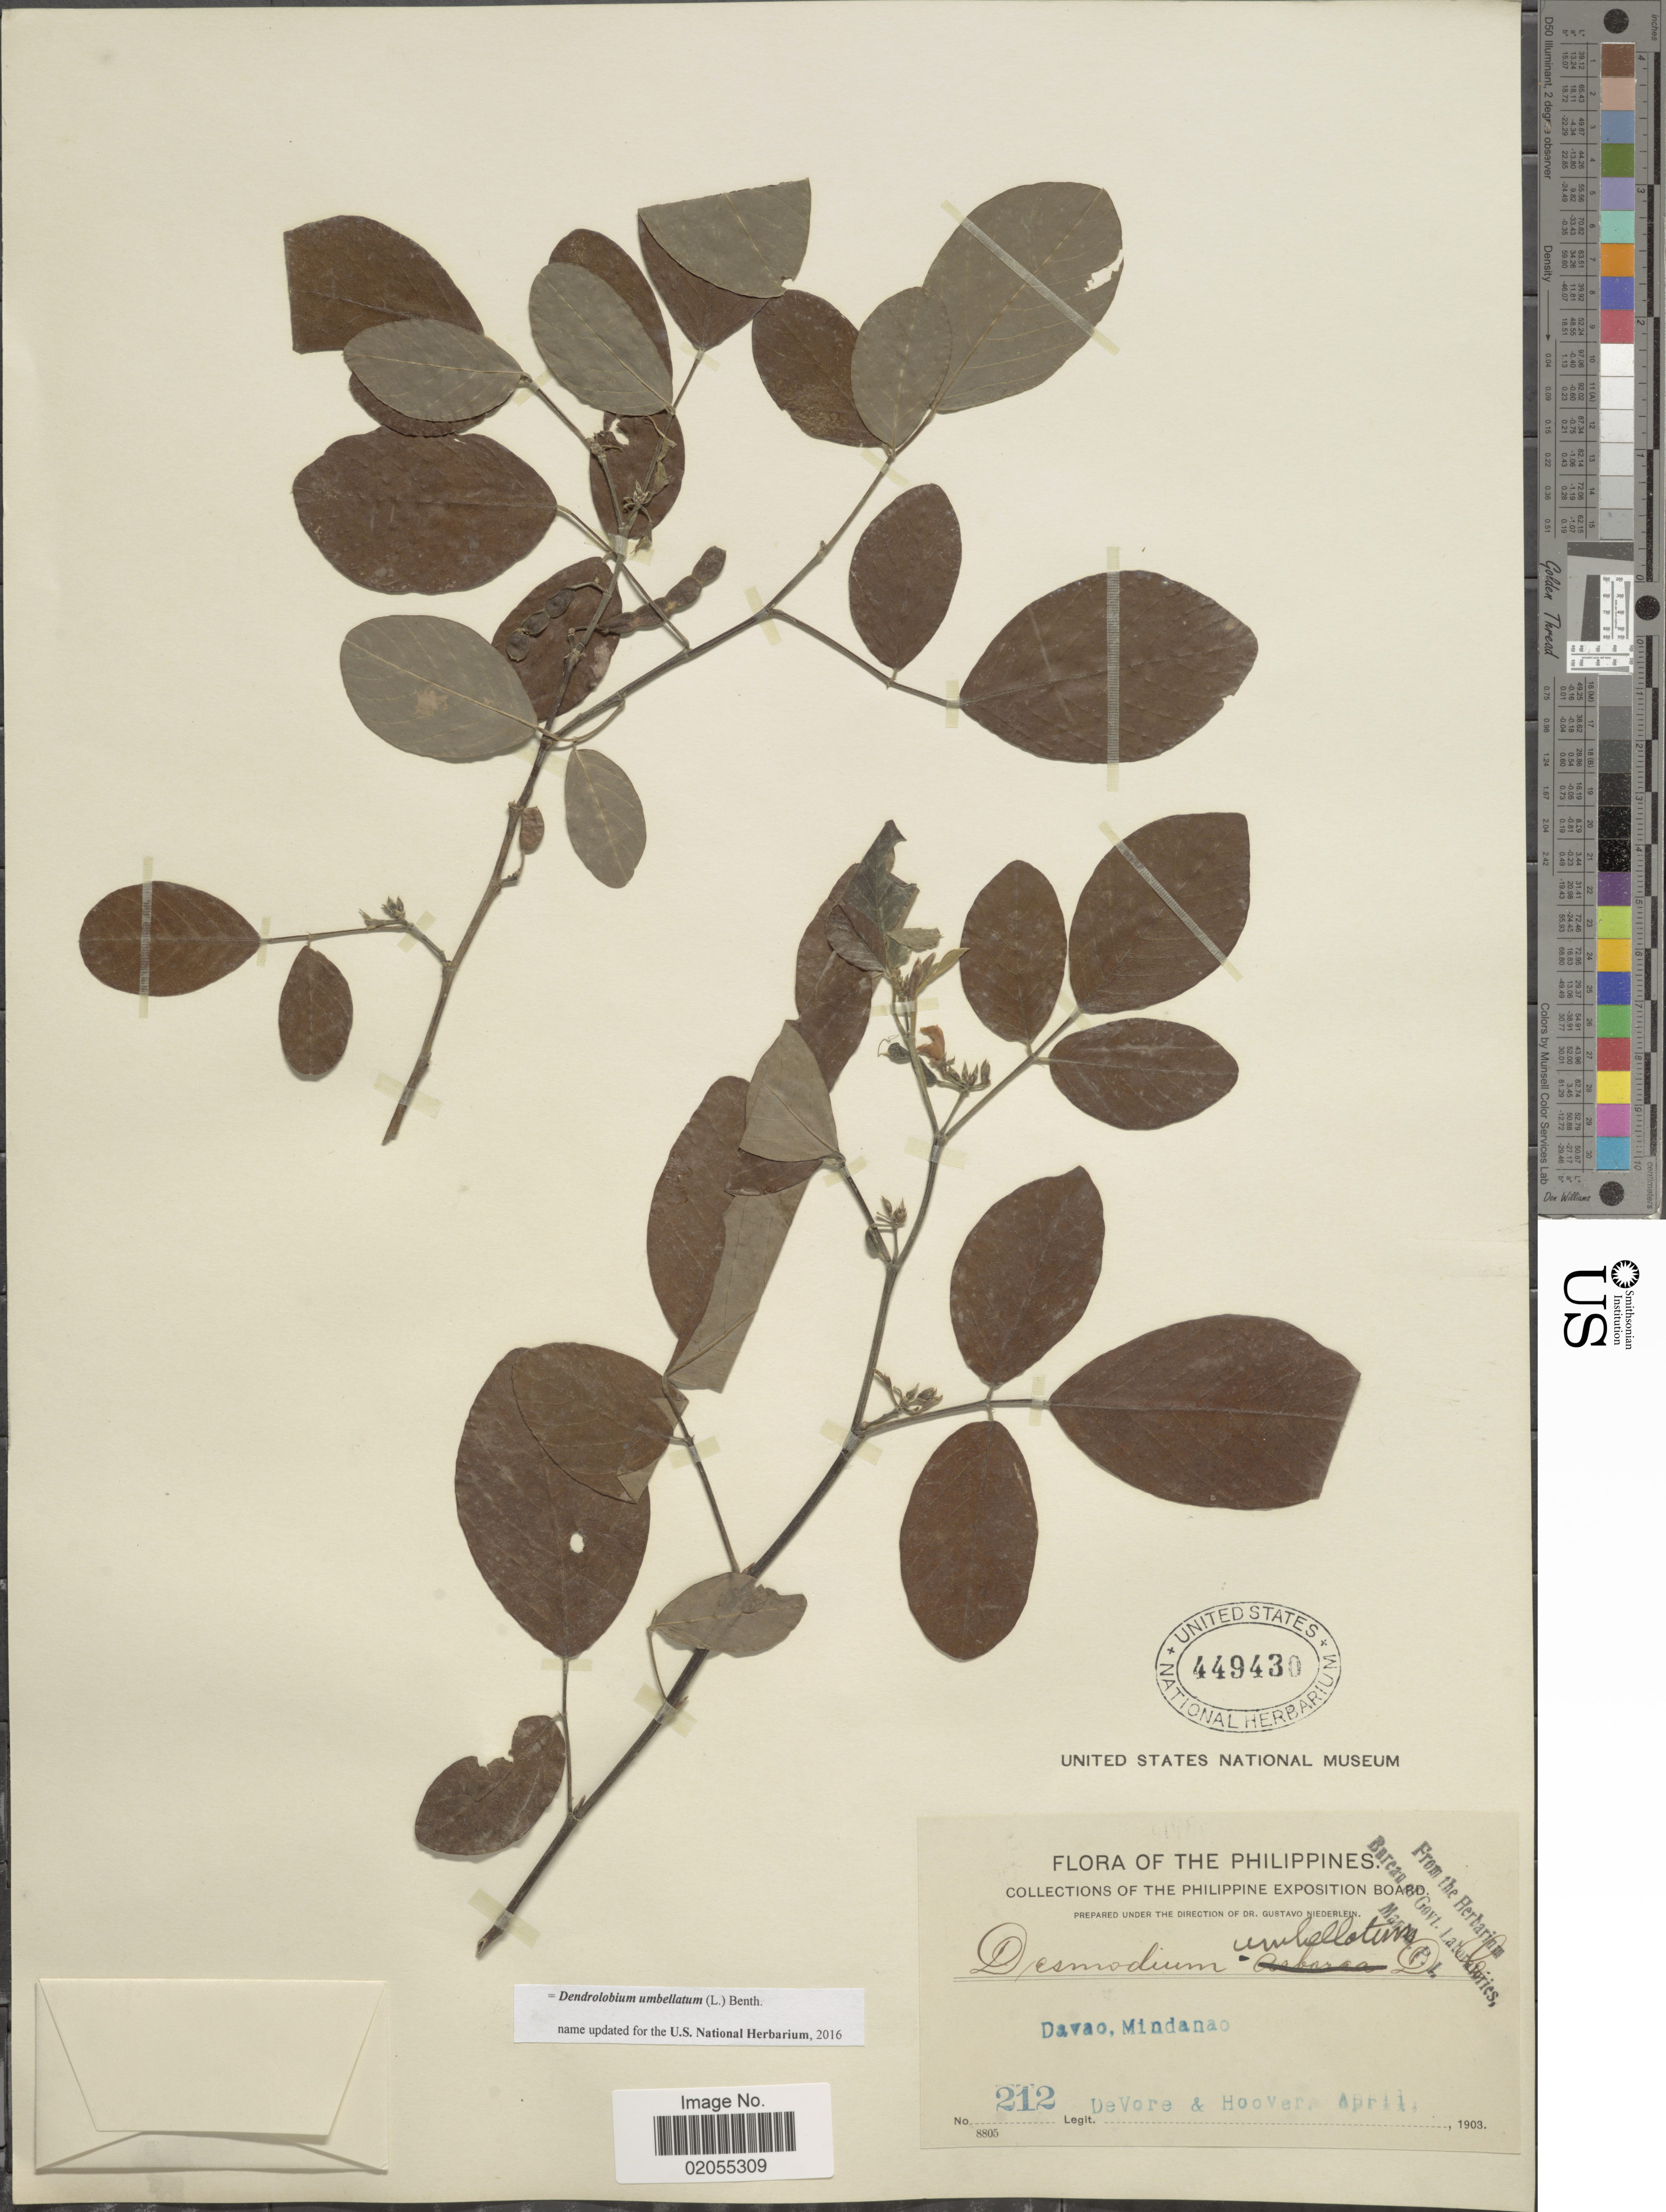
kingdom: Plantae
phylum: Tracheophyta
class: Magnoliopsida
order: Fabales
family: Fabaceae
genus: Dendrolobium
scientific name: Dendrolobium umbellatum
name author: (L.) Benth.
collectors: B. F. DeVore & -- Hoover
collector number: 212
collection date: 1903-04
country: Philippines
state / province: Davao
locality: Mindanao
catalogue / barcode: US 449430